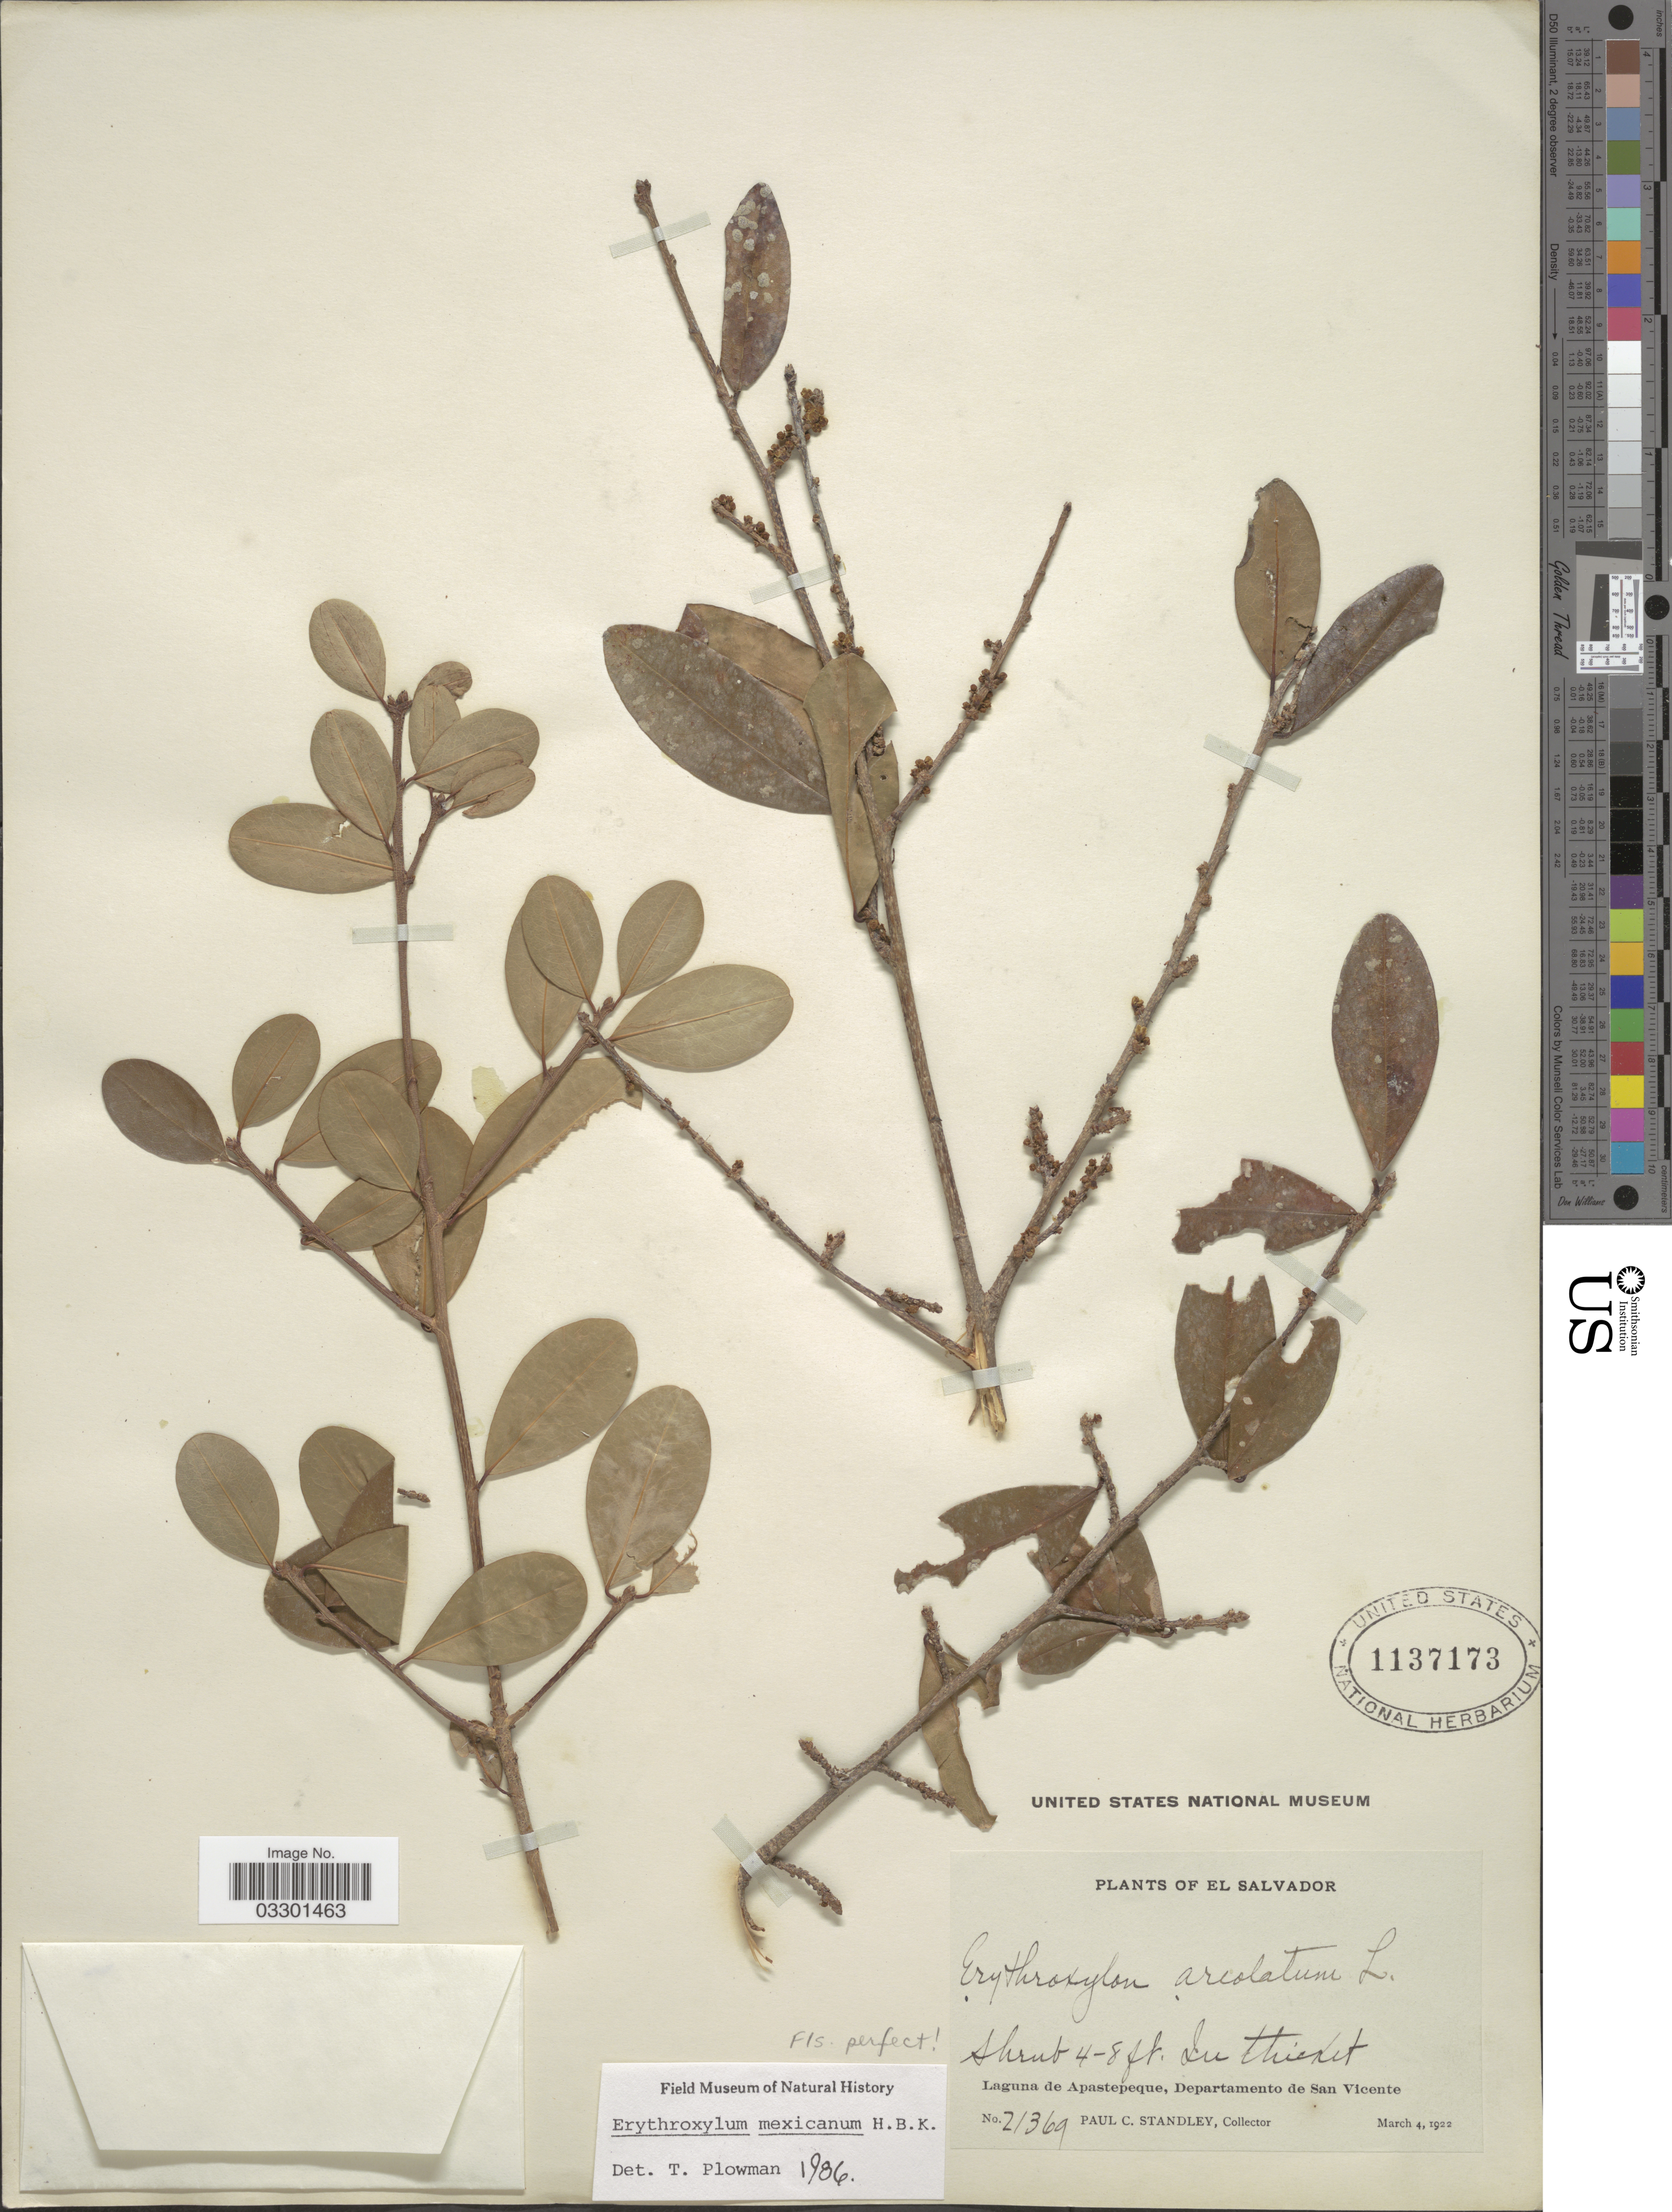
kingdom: Plantae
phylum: Tracheophyta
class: Magnoliopsida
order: Malpighiales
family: Erythroxylaceae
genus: Erythroxylum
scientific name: Erythroxylum mexicanum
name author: Kunth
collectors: P. C. Standley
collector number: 21369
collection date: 1922-03-04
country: El Salvador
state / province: San Vincente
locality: Laguna de Apastepeque, Departamento de San Vicente.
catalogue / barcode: US 1137173